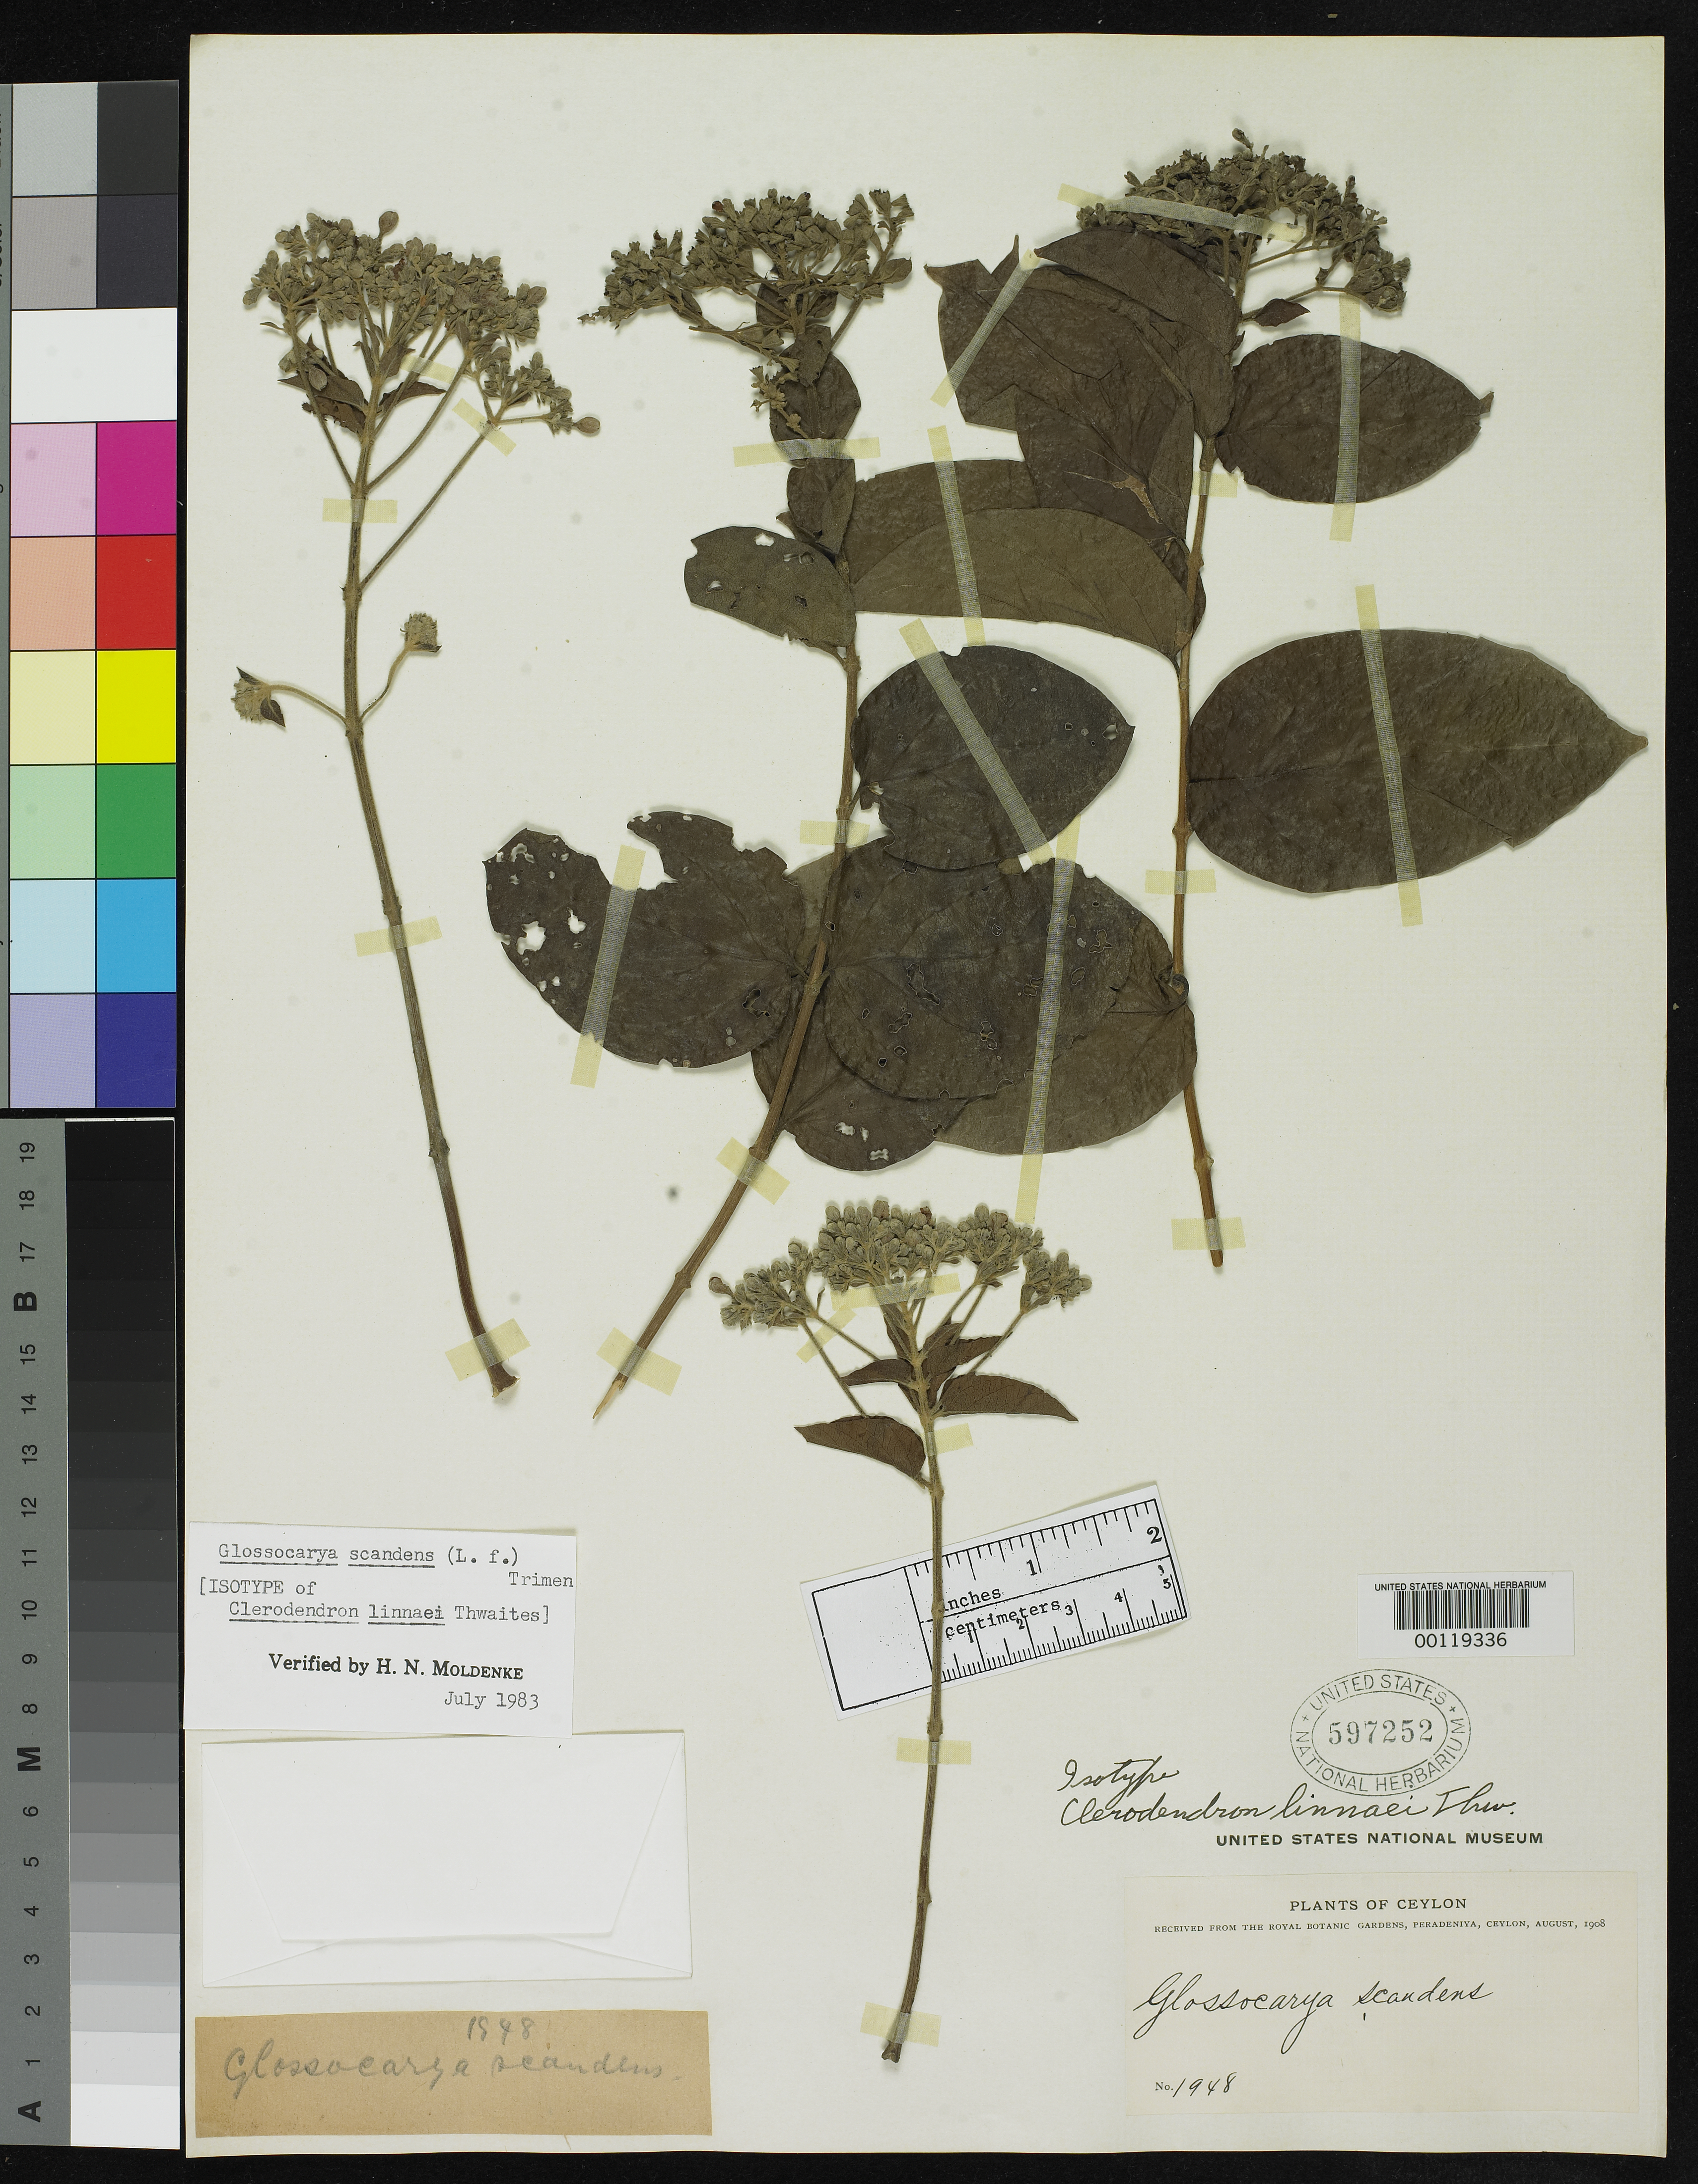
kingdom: Plantae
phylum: Tracheophyta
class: Magnoliopsida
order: Lamiales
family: Lamiaceae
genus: Clerodendrum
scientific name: Clerodendrum linnaei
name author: Thwaites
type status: Isotype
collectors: G. H. K. Thwaites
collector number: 1948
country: Sri Lanka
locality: "Ceylon"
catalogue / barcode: US 597252